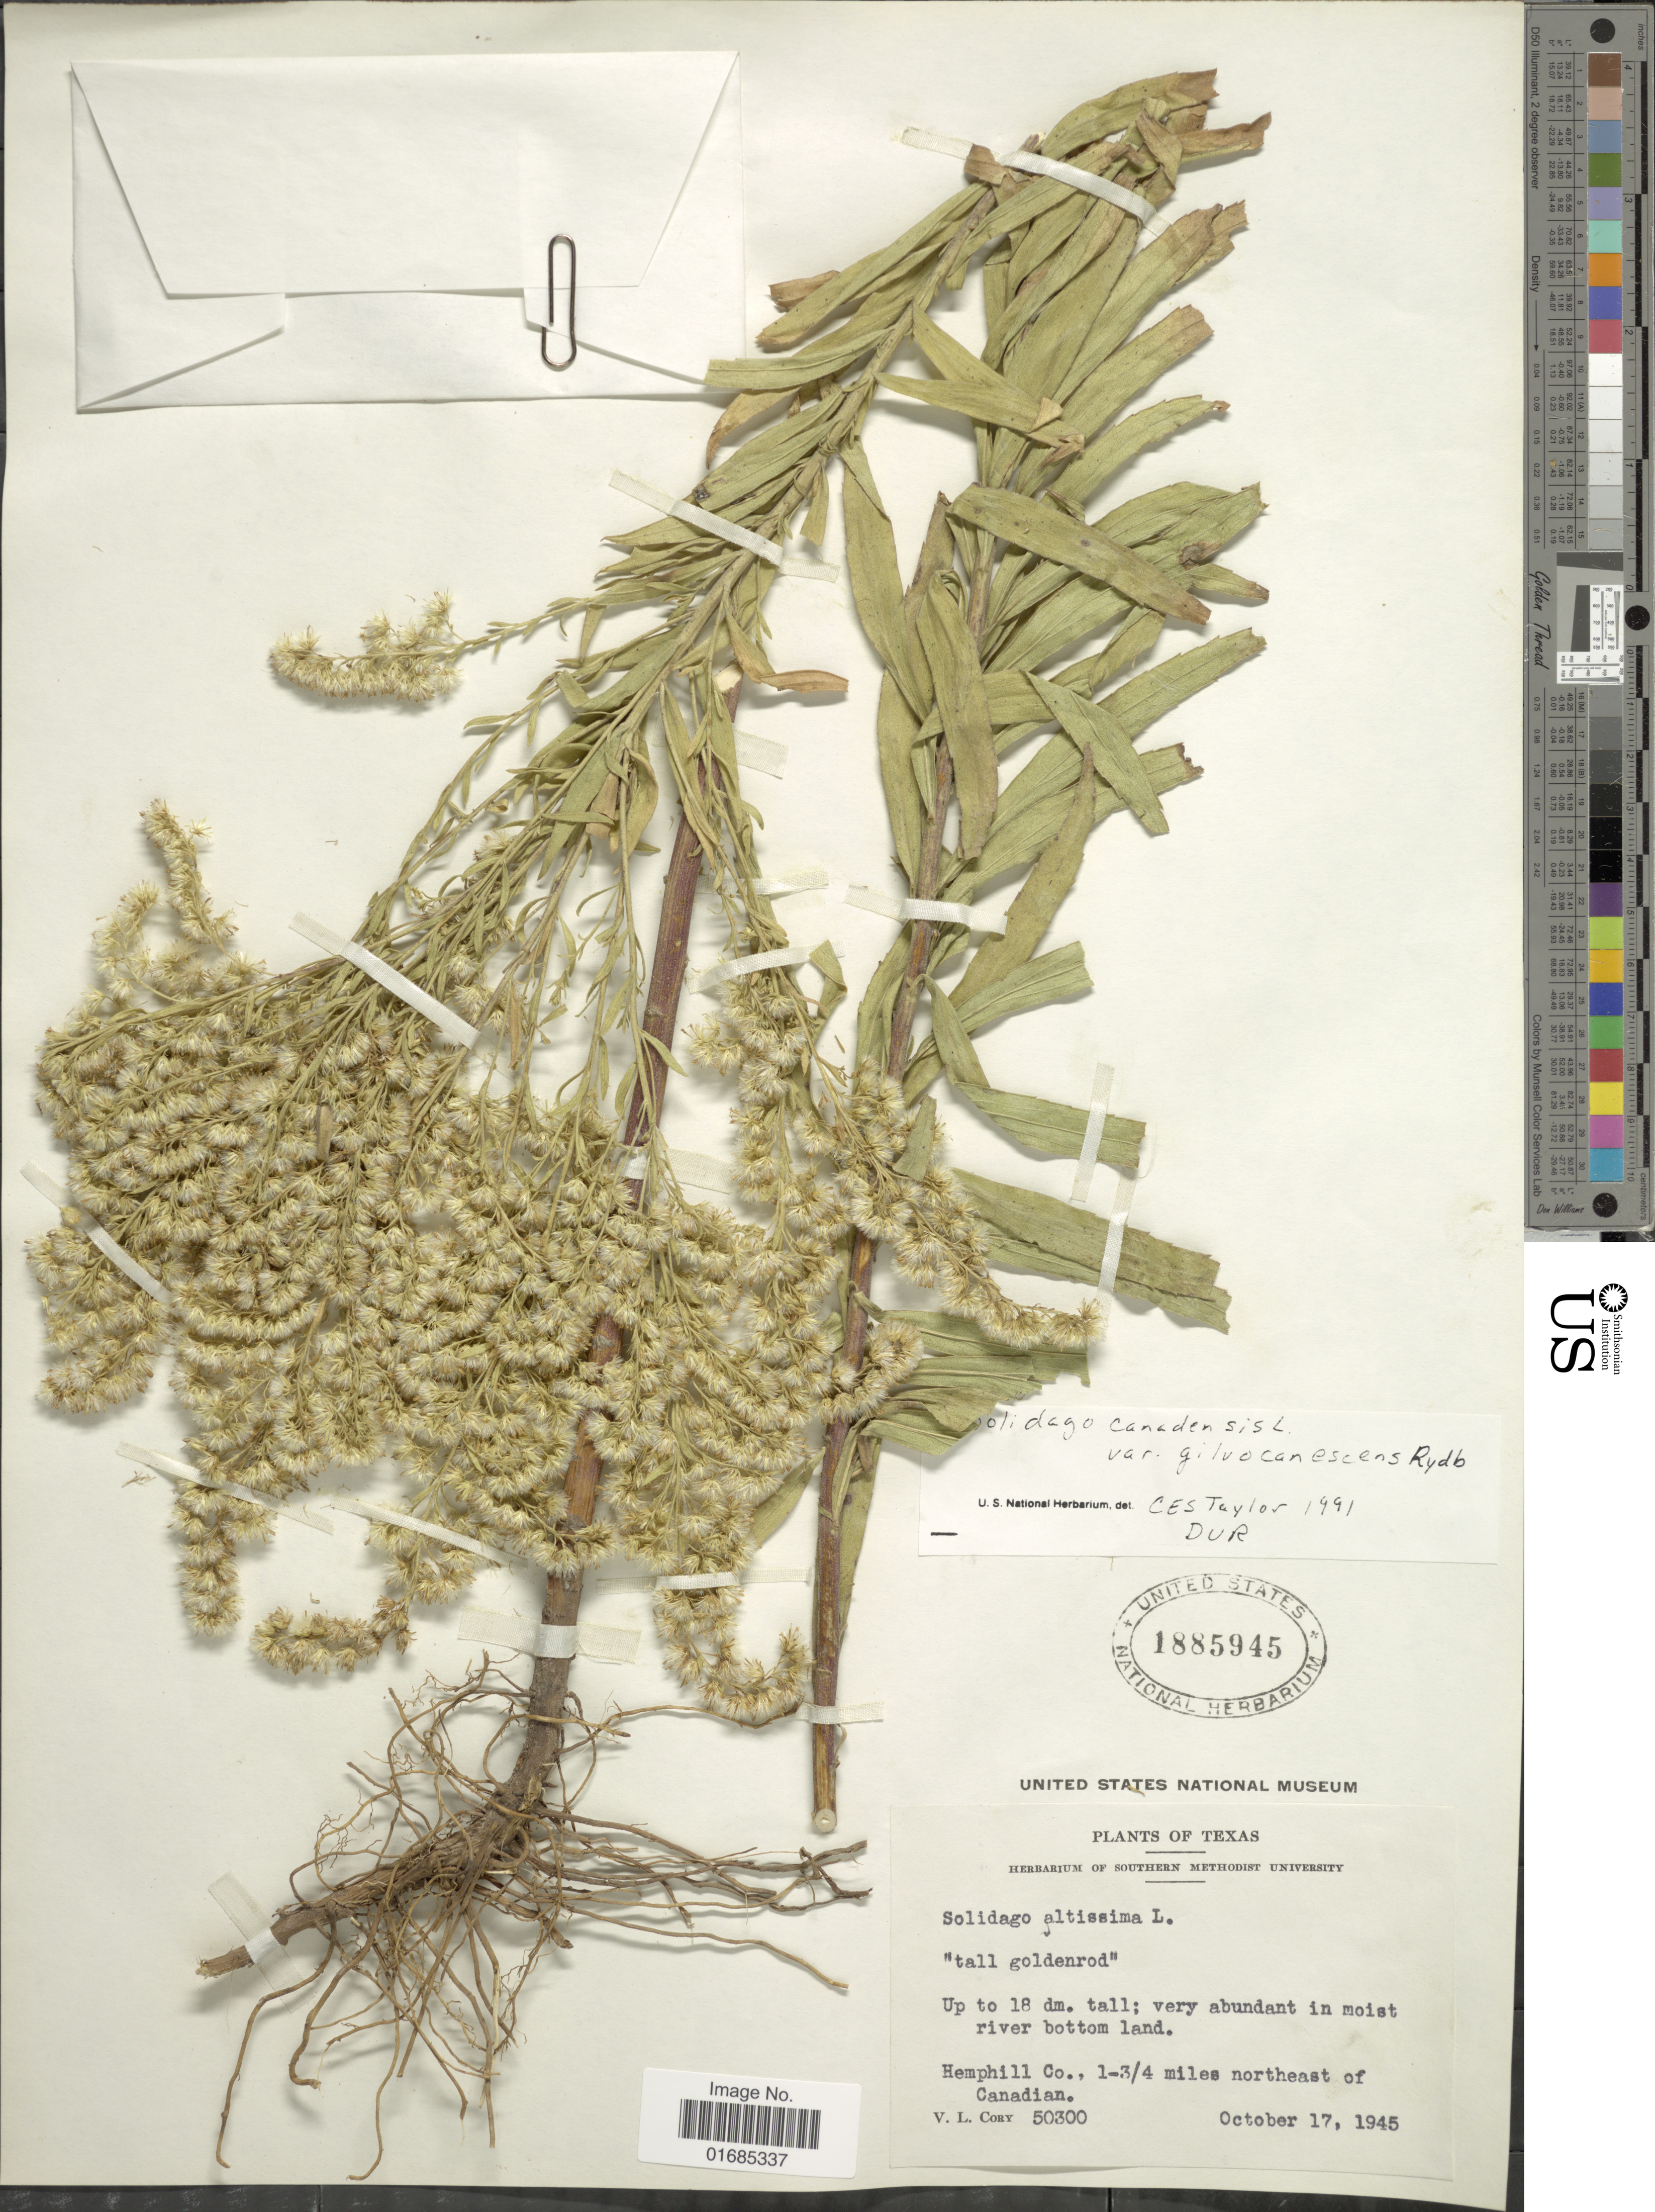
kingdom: Plantae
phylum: Tracheophyta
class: Magnoliopsida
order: Asterales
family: Asteraceae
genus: Solidago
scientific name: Solidago canadensis var. gilvocanescens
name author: Rydb.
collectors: V. Cory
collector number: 50300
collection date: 1945-10-17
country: United States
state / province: Texas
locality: Very abundant in moist river bottom land, Hemphill Co., 1-3/4 miles northeast of Canadian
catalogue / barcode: US 1885945